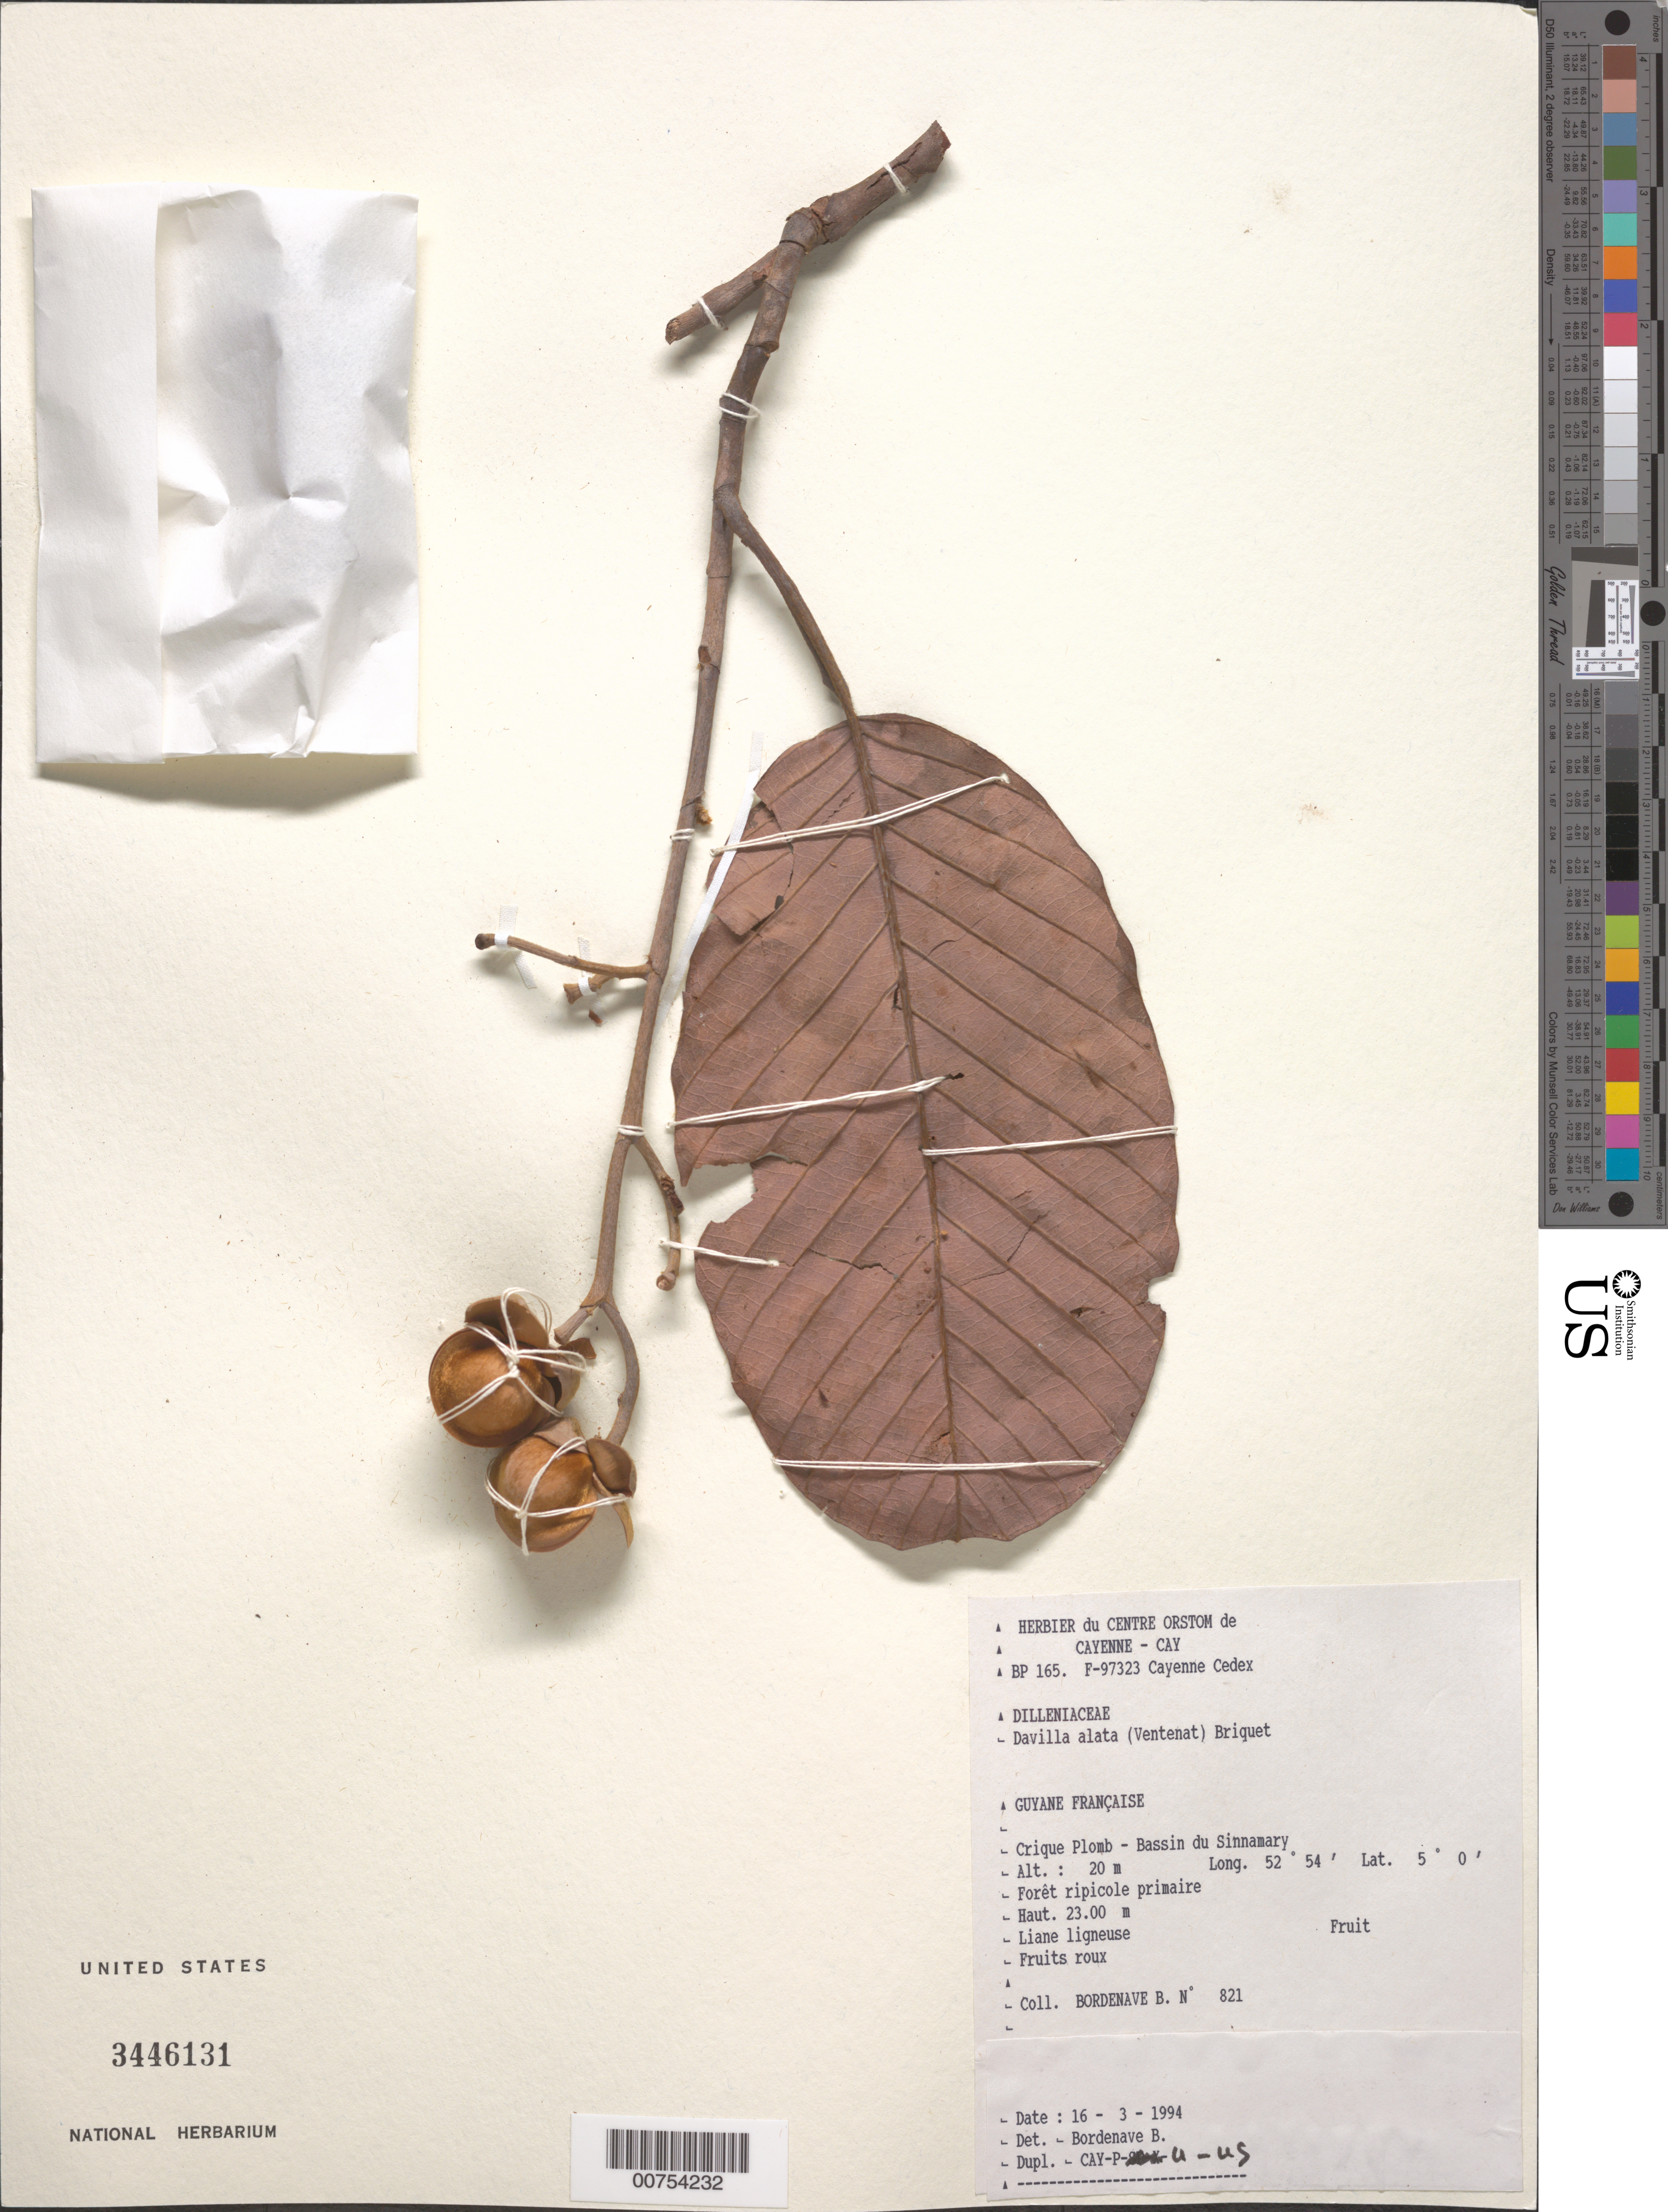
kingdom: Plantae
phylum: Tracheophyta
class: Magnoliopsida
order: Dilleniales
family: Dilleniaceae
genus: Davilla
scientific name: Davilla alata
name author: (Vent.) Briq.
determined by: Bordenave, B.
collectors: B. Bordenave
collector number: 821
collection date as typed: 16-Mar-94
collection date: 1994-03-16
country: French Guiana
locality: Crique Plomb, Bassin du Sinnamary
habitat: Primary riparian forest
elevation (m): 20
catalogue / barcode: US 3446131